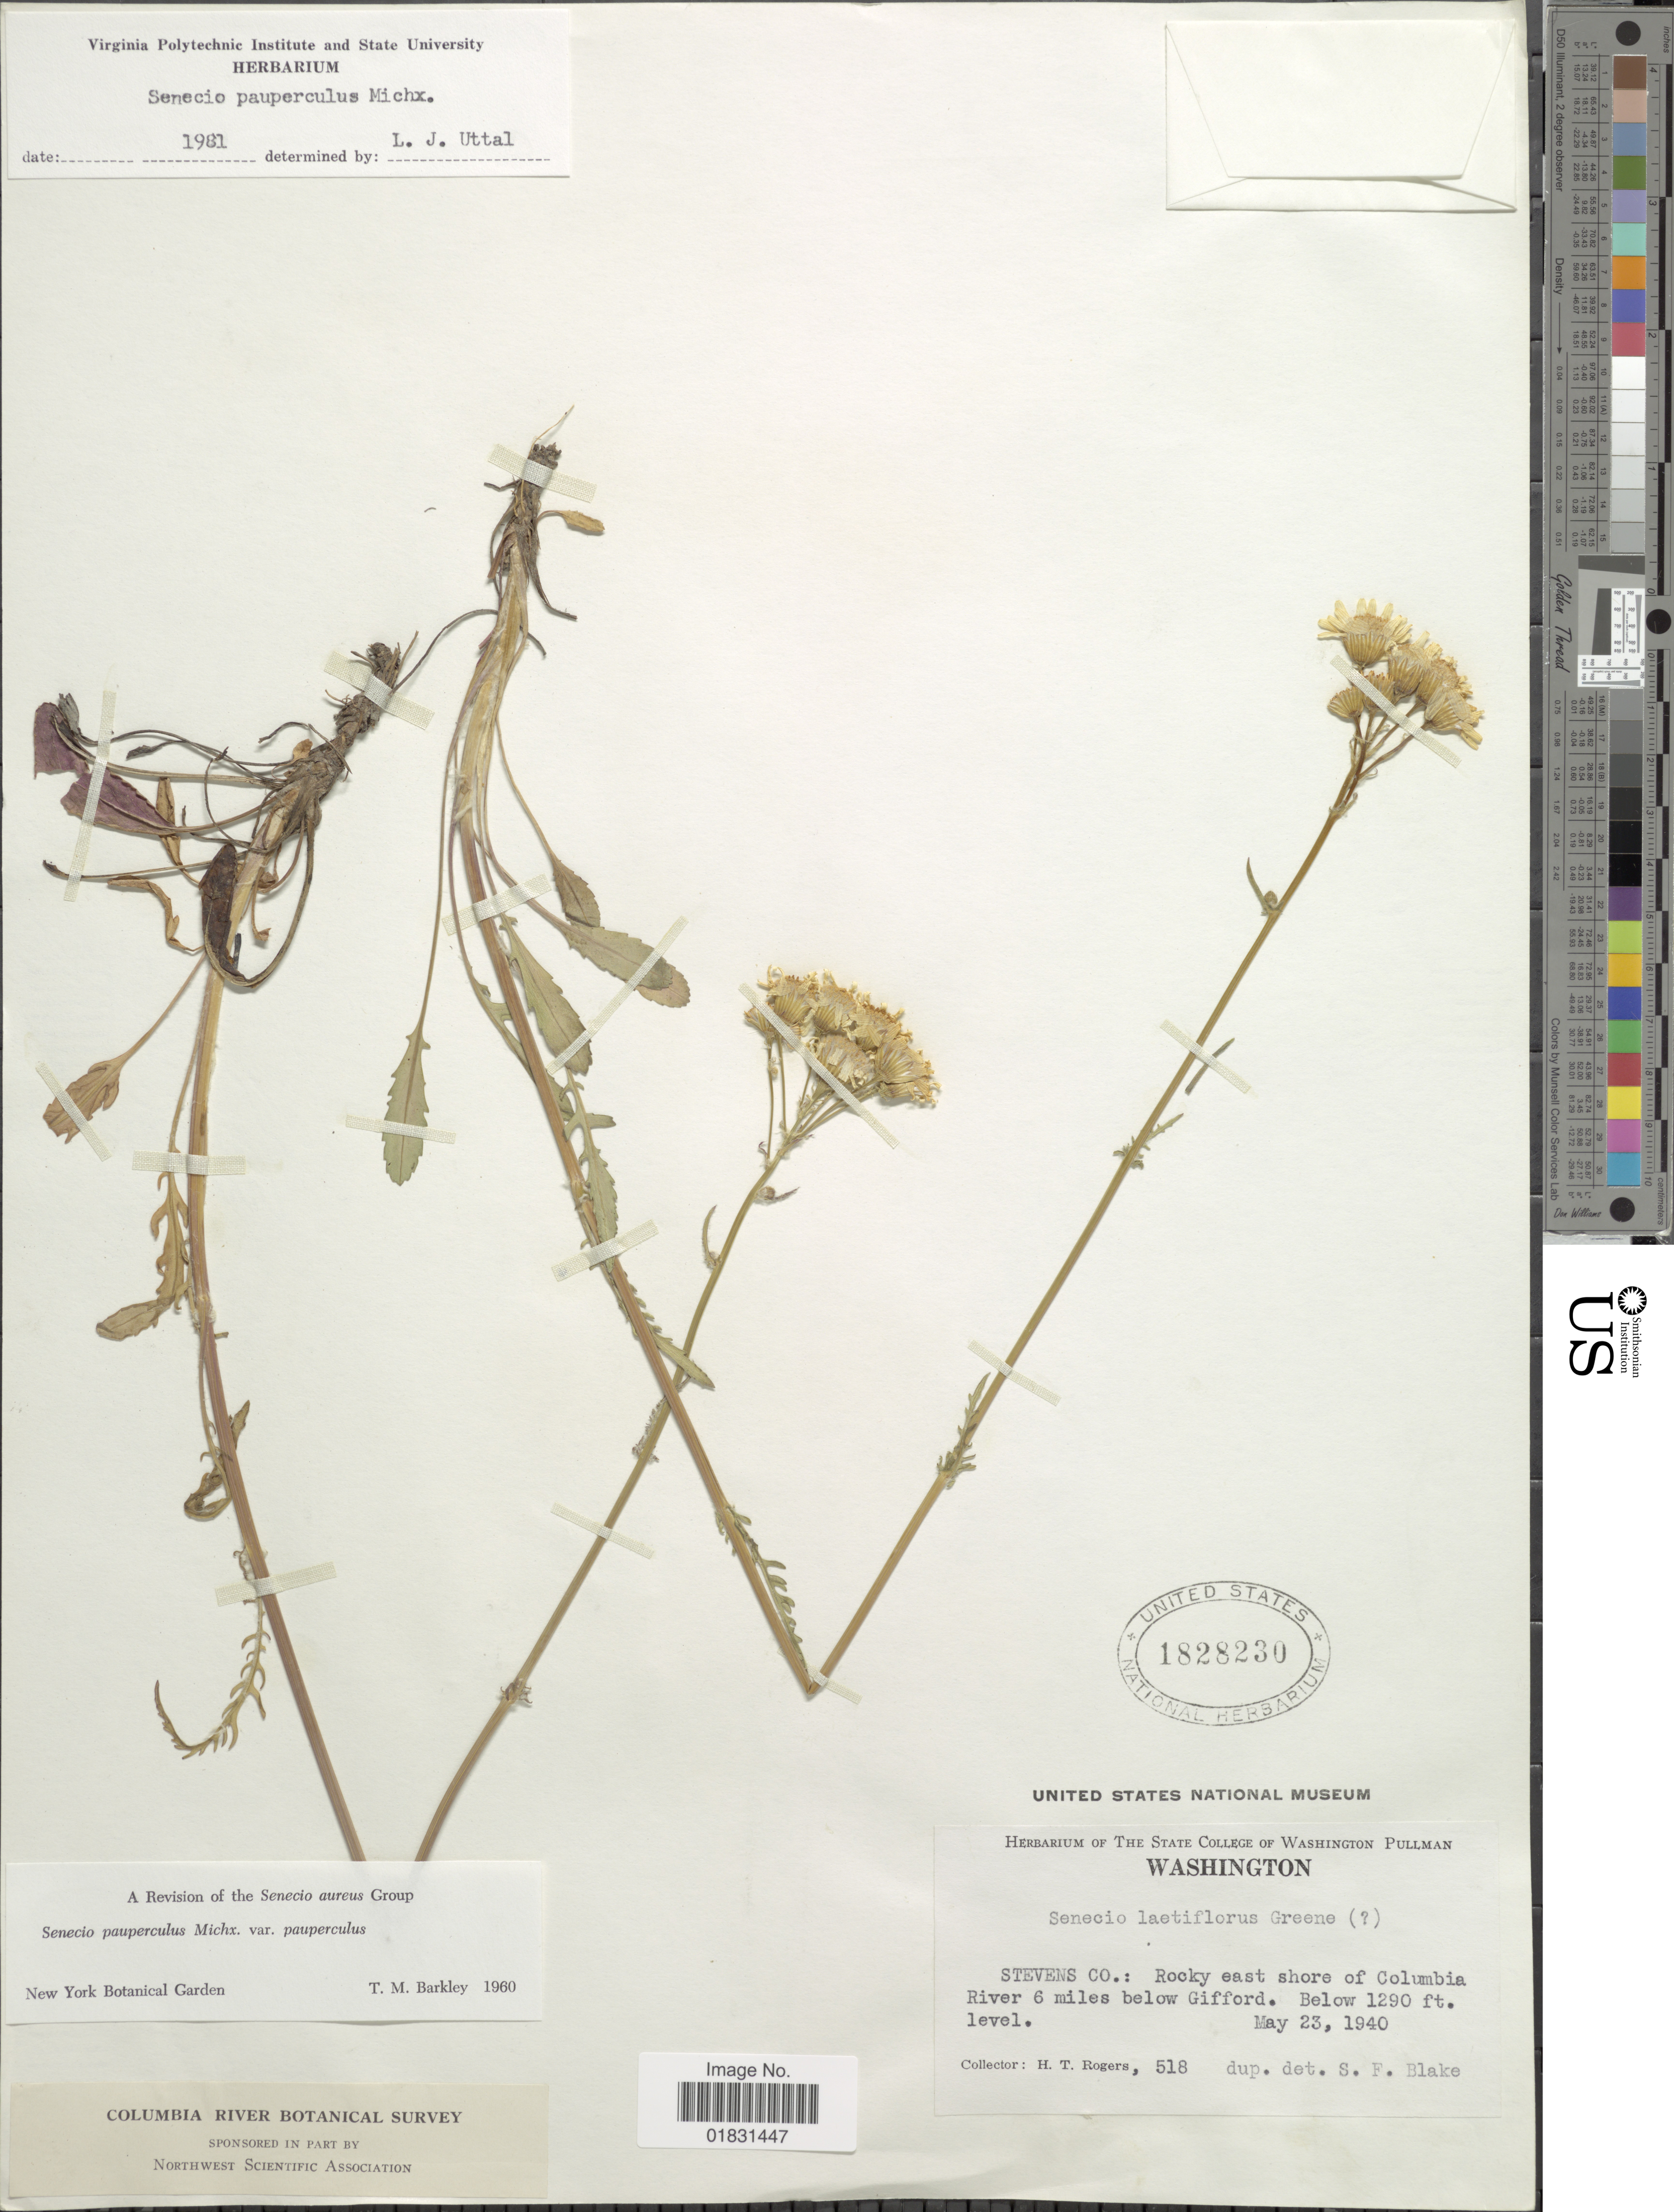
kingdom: Plantae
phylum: Tracheophyta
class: Magnoliopsida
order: Asterales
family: Asteraceae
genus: Packera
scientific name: Packera paupercula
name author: (Michx.) Á. Löve & D. Löve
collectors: H. Rogers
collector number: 518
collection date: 1940-05-23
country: United States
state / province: Washington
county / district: Stevens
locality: Stevens Co: Rocky east shore of Columbia River 6 miles below Gifford.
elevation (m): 393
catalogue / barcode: US 1828230